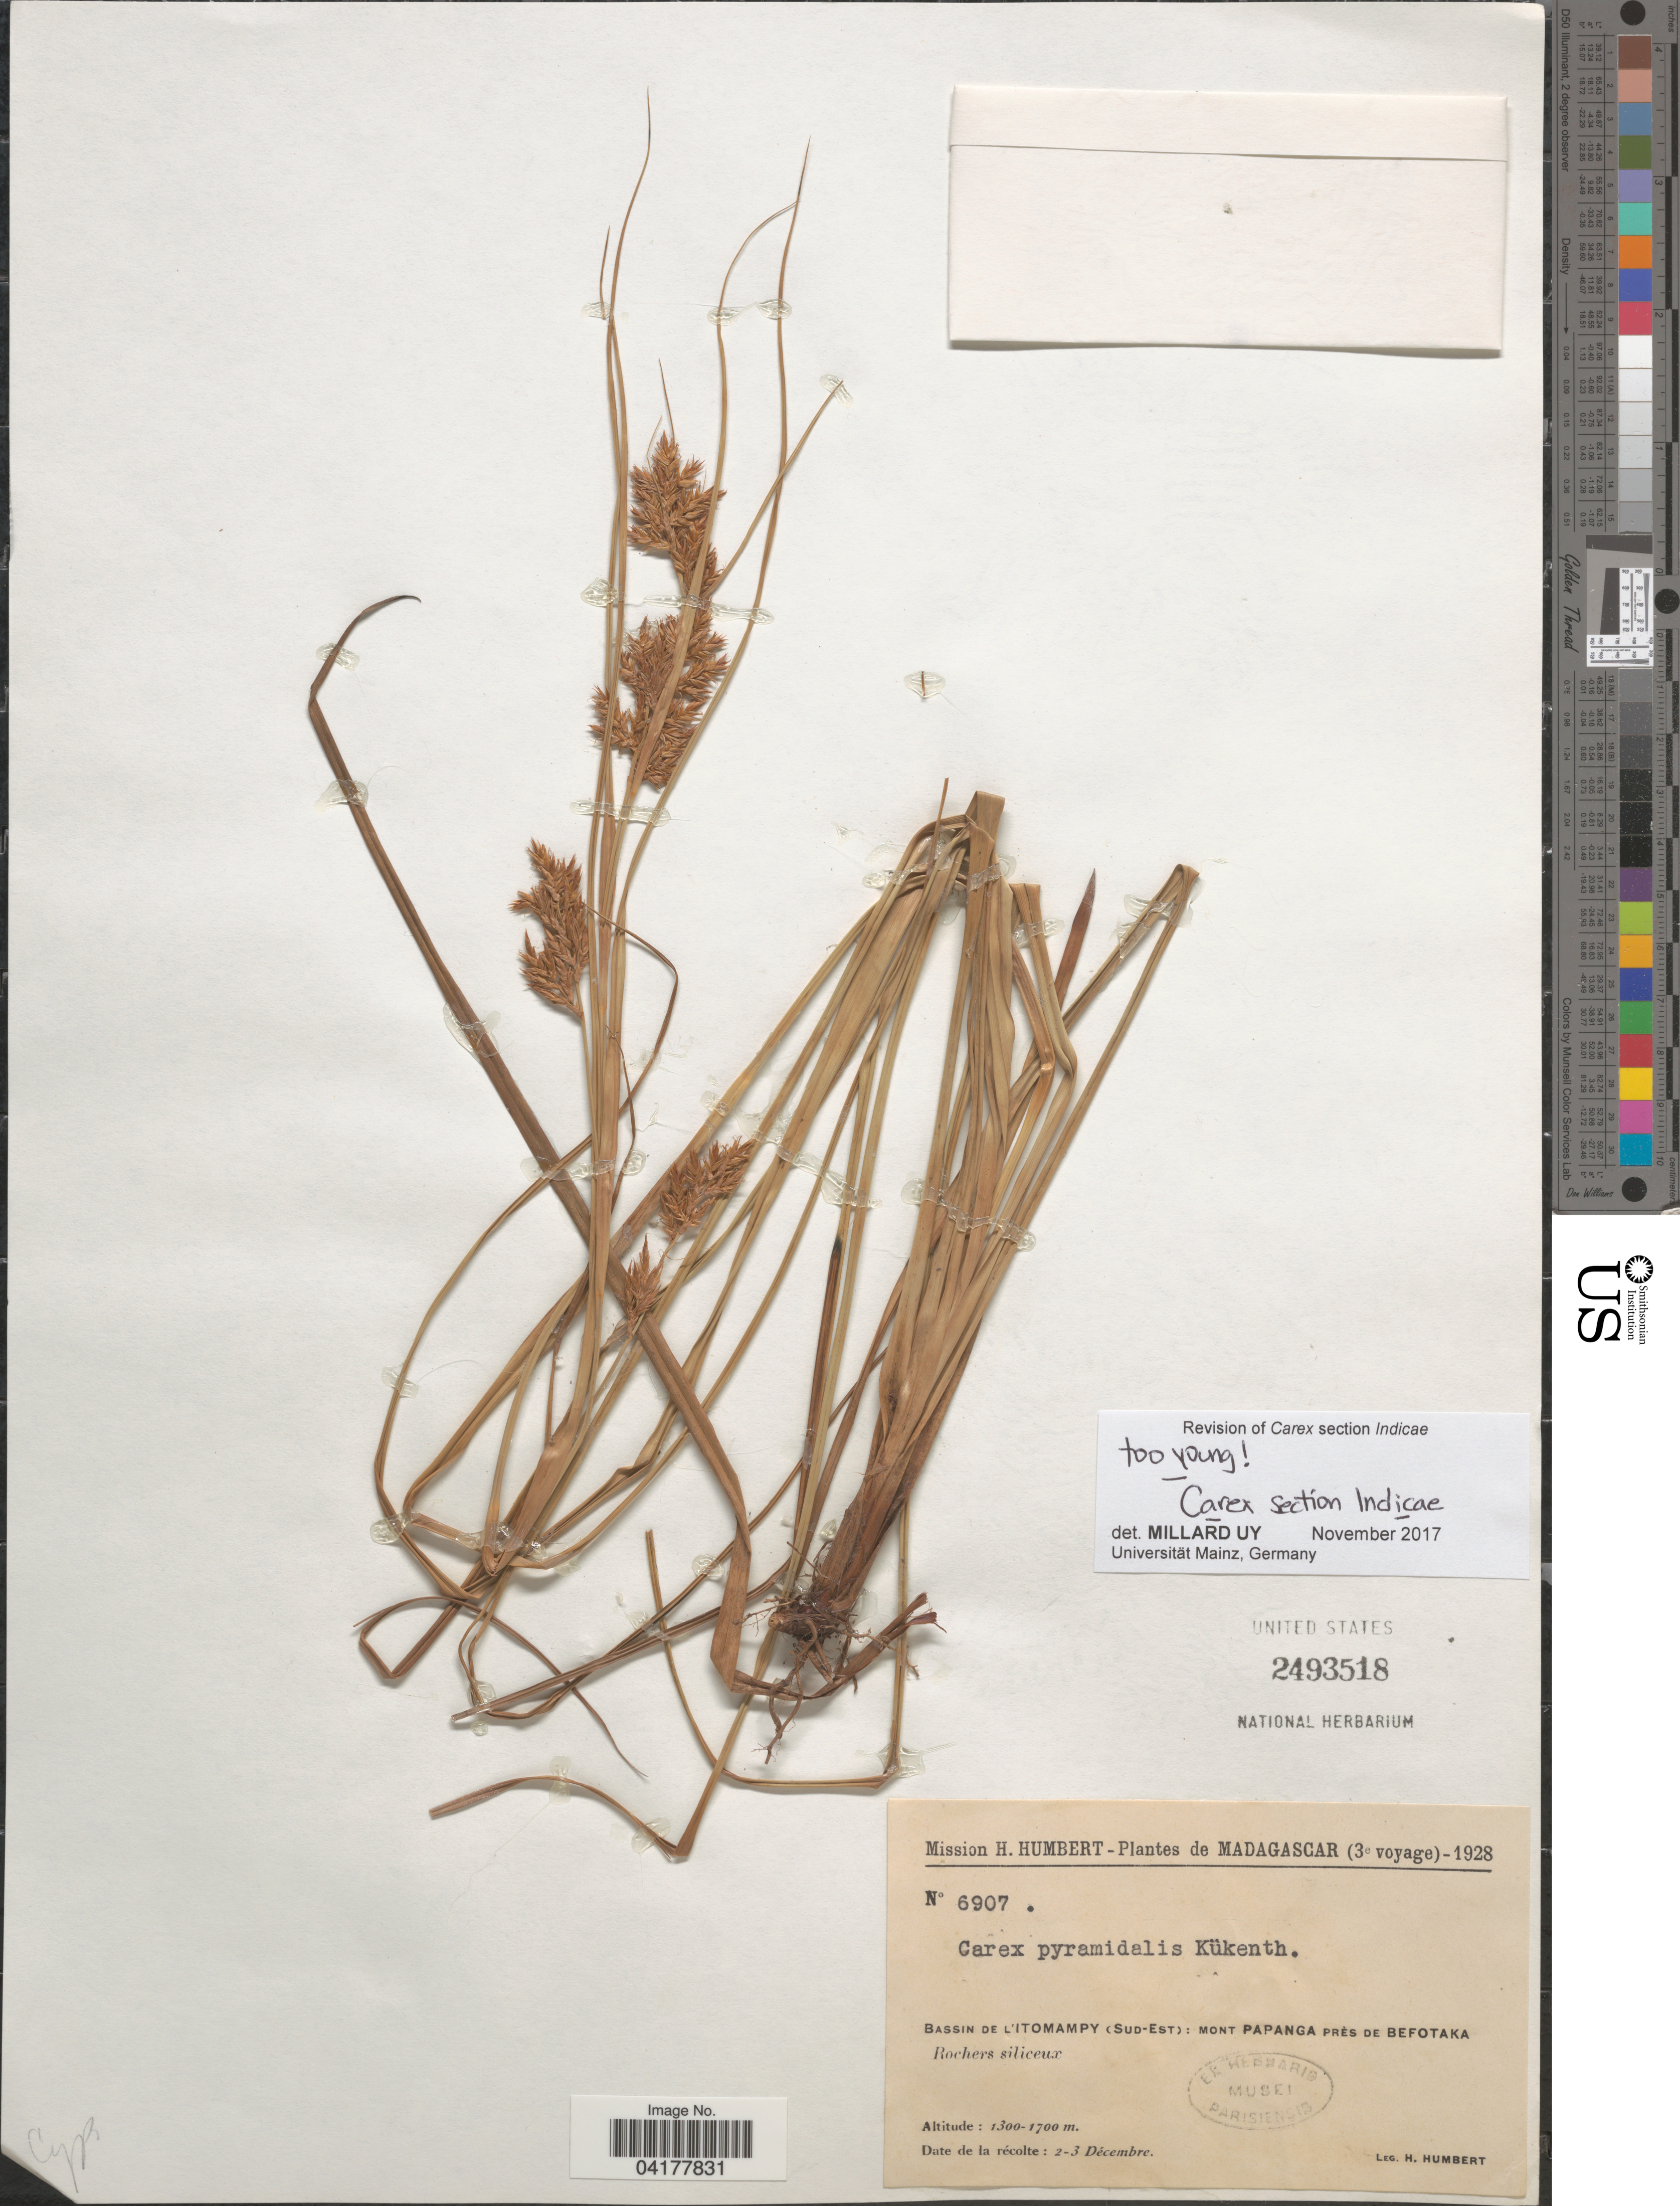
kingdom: Plantae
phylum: Tracheophyta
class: Liliopsida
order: Poales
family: Cyperaceae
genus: Carex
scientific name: Carex pyramidalis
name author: Kük.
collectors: H. Humbert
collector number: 6907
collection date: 1928-12-02/1928-12-03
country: Madagascar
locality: (3e voyage)-1928. Bassin de l'Itomampy (Sud-Est): mont Papanga près de Befotaka.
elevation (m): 1300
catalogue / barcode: US 2493518